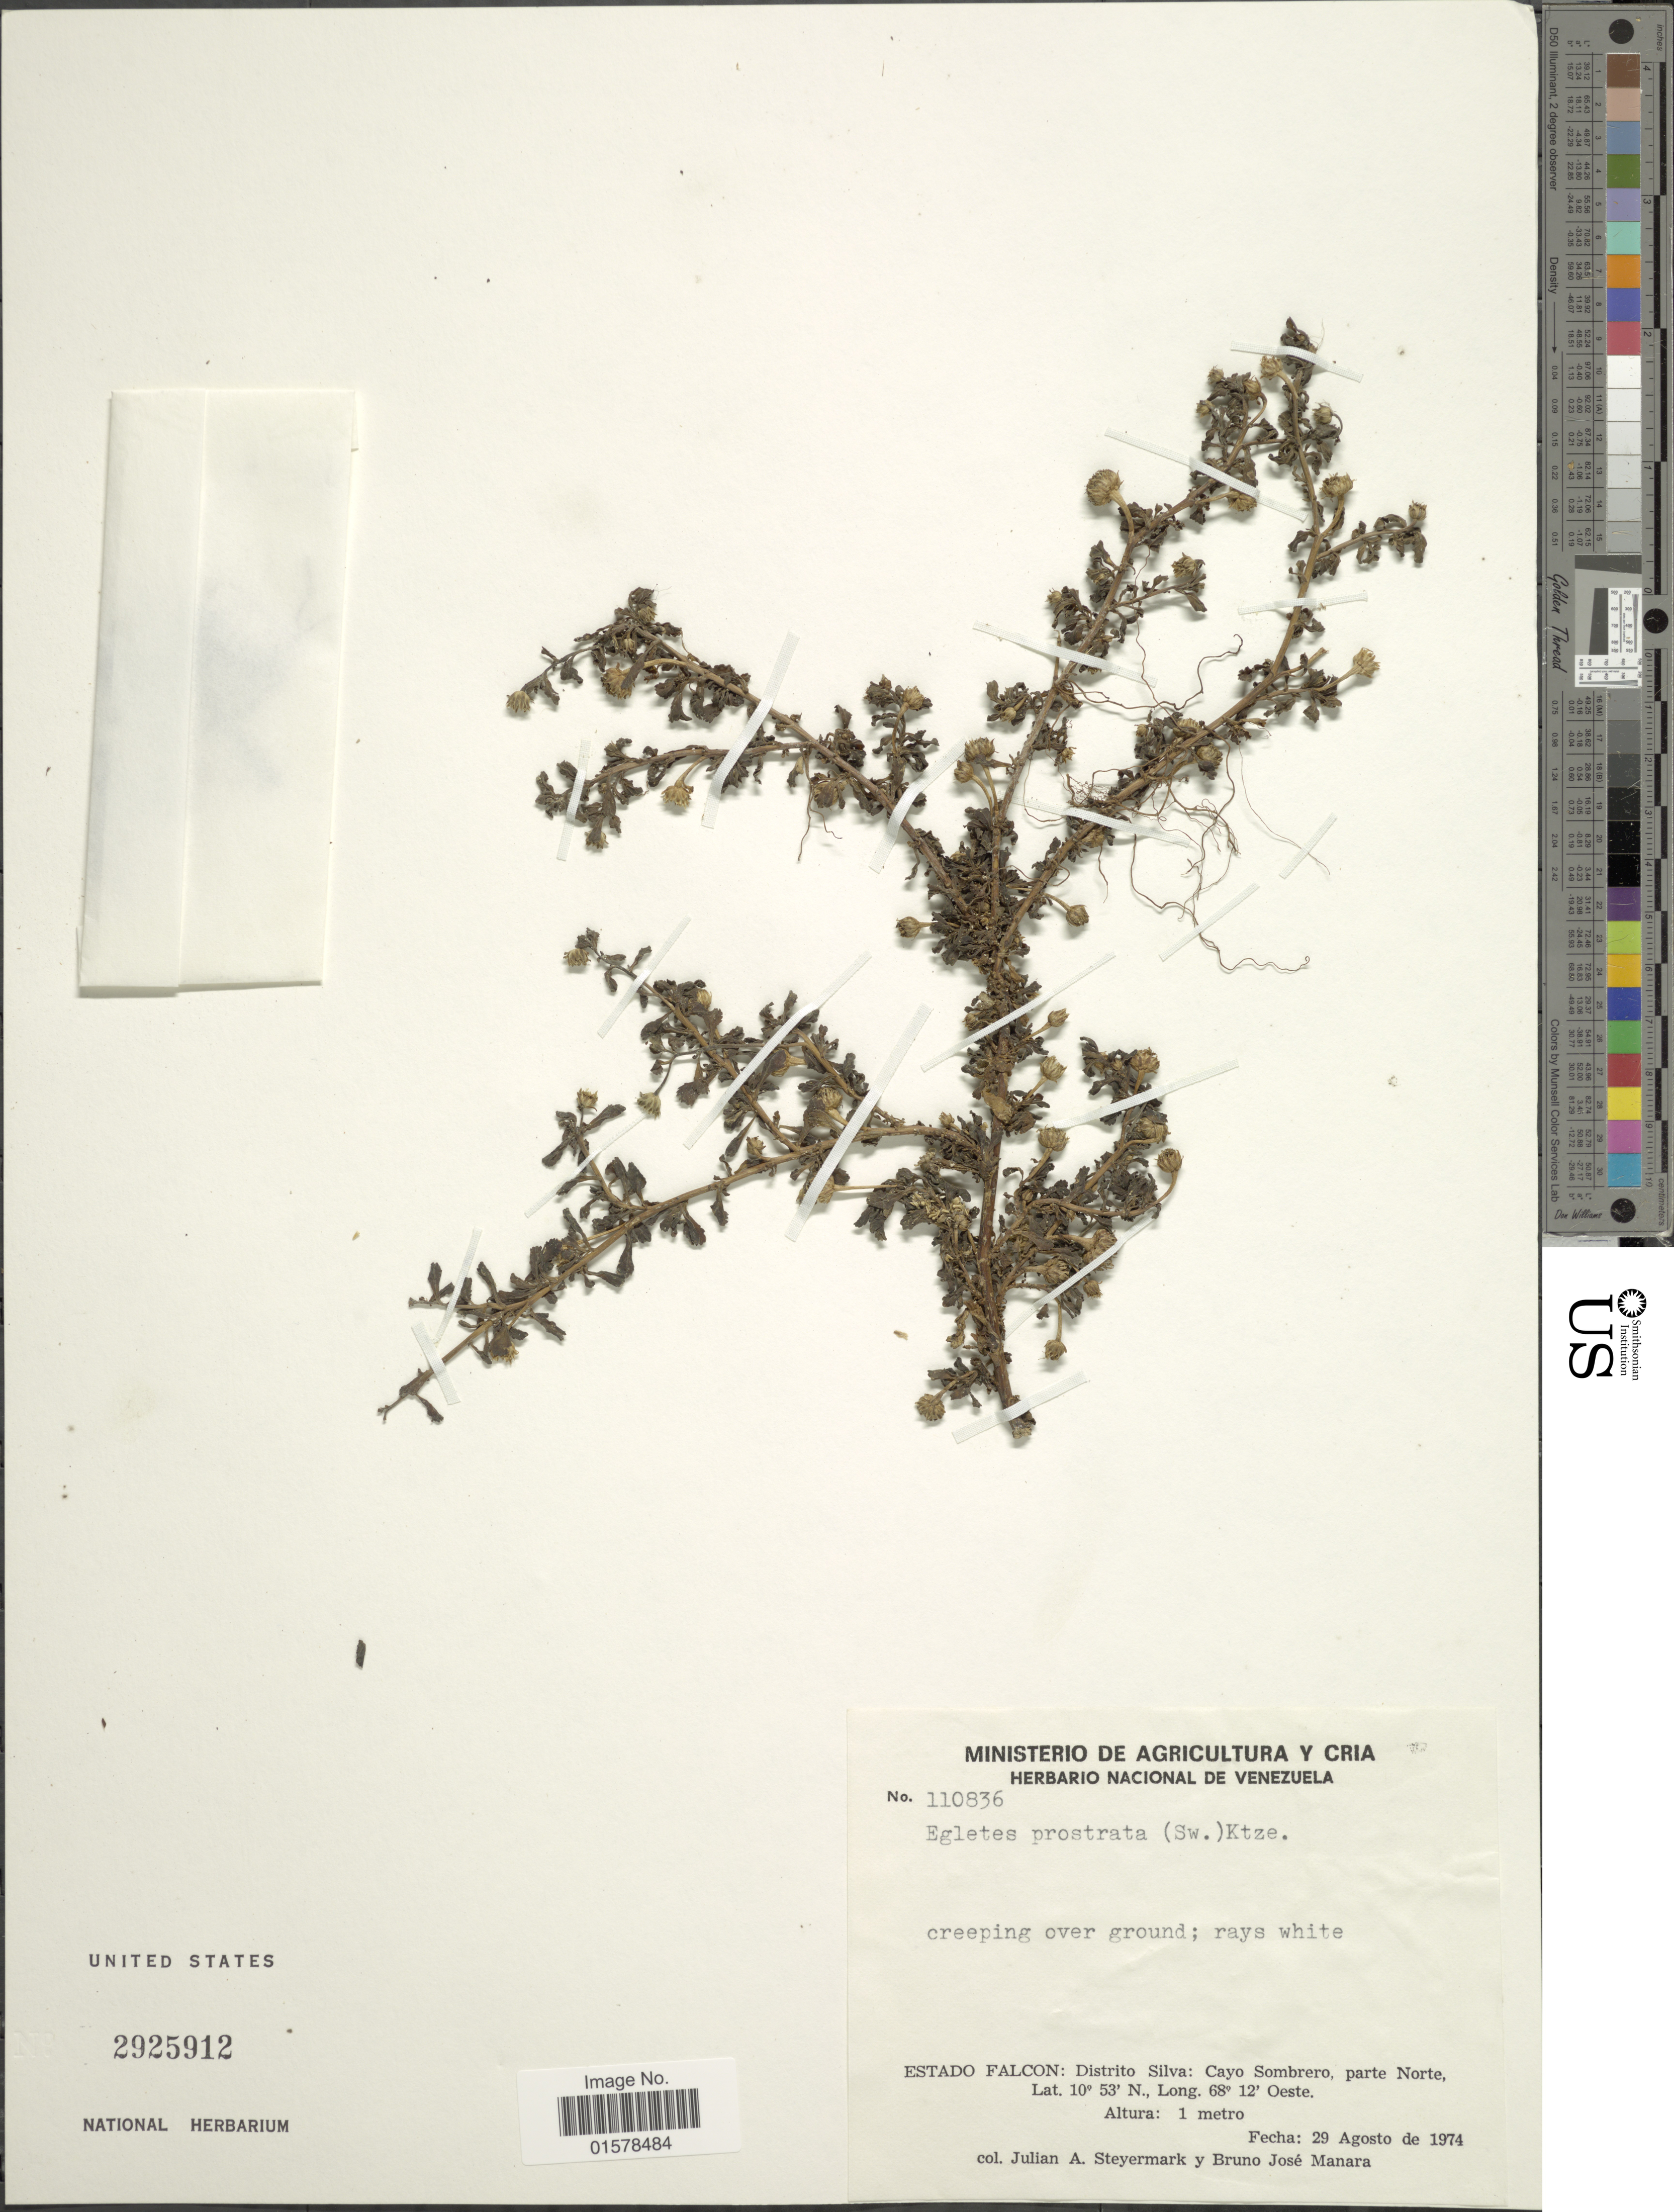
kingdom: Plantae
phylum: Tracheophyta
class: Magnoliopsida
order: Asterales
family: Asteraceae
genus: Egletes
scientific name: Egletes prostrata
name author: (Sw.) Kuntze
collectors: J. Steyermark & B. Manara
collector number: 110836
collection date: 1974-08-29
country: Venezuela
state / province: Falcón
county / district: Silva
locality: Estado Falcon: Distrito Silva: Cayo Sombrero, parte Norte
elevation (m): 1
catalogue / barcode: US 2925912